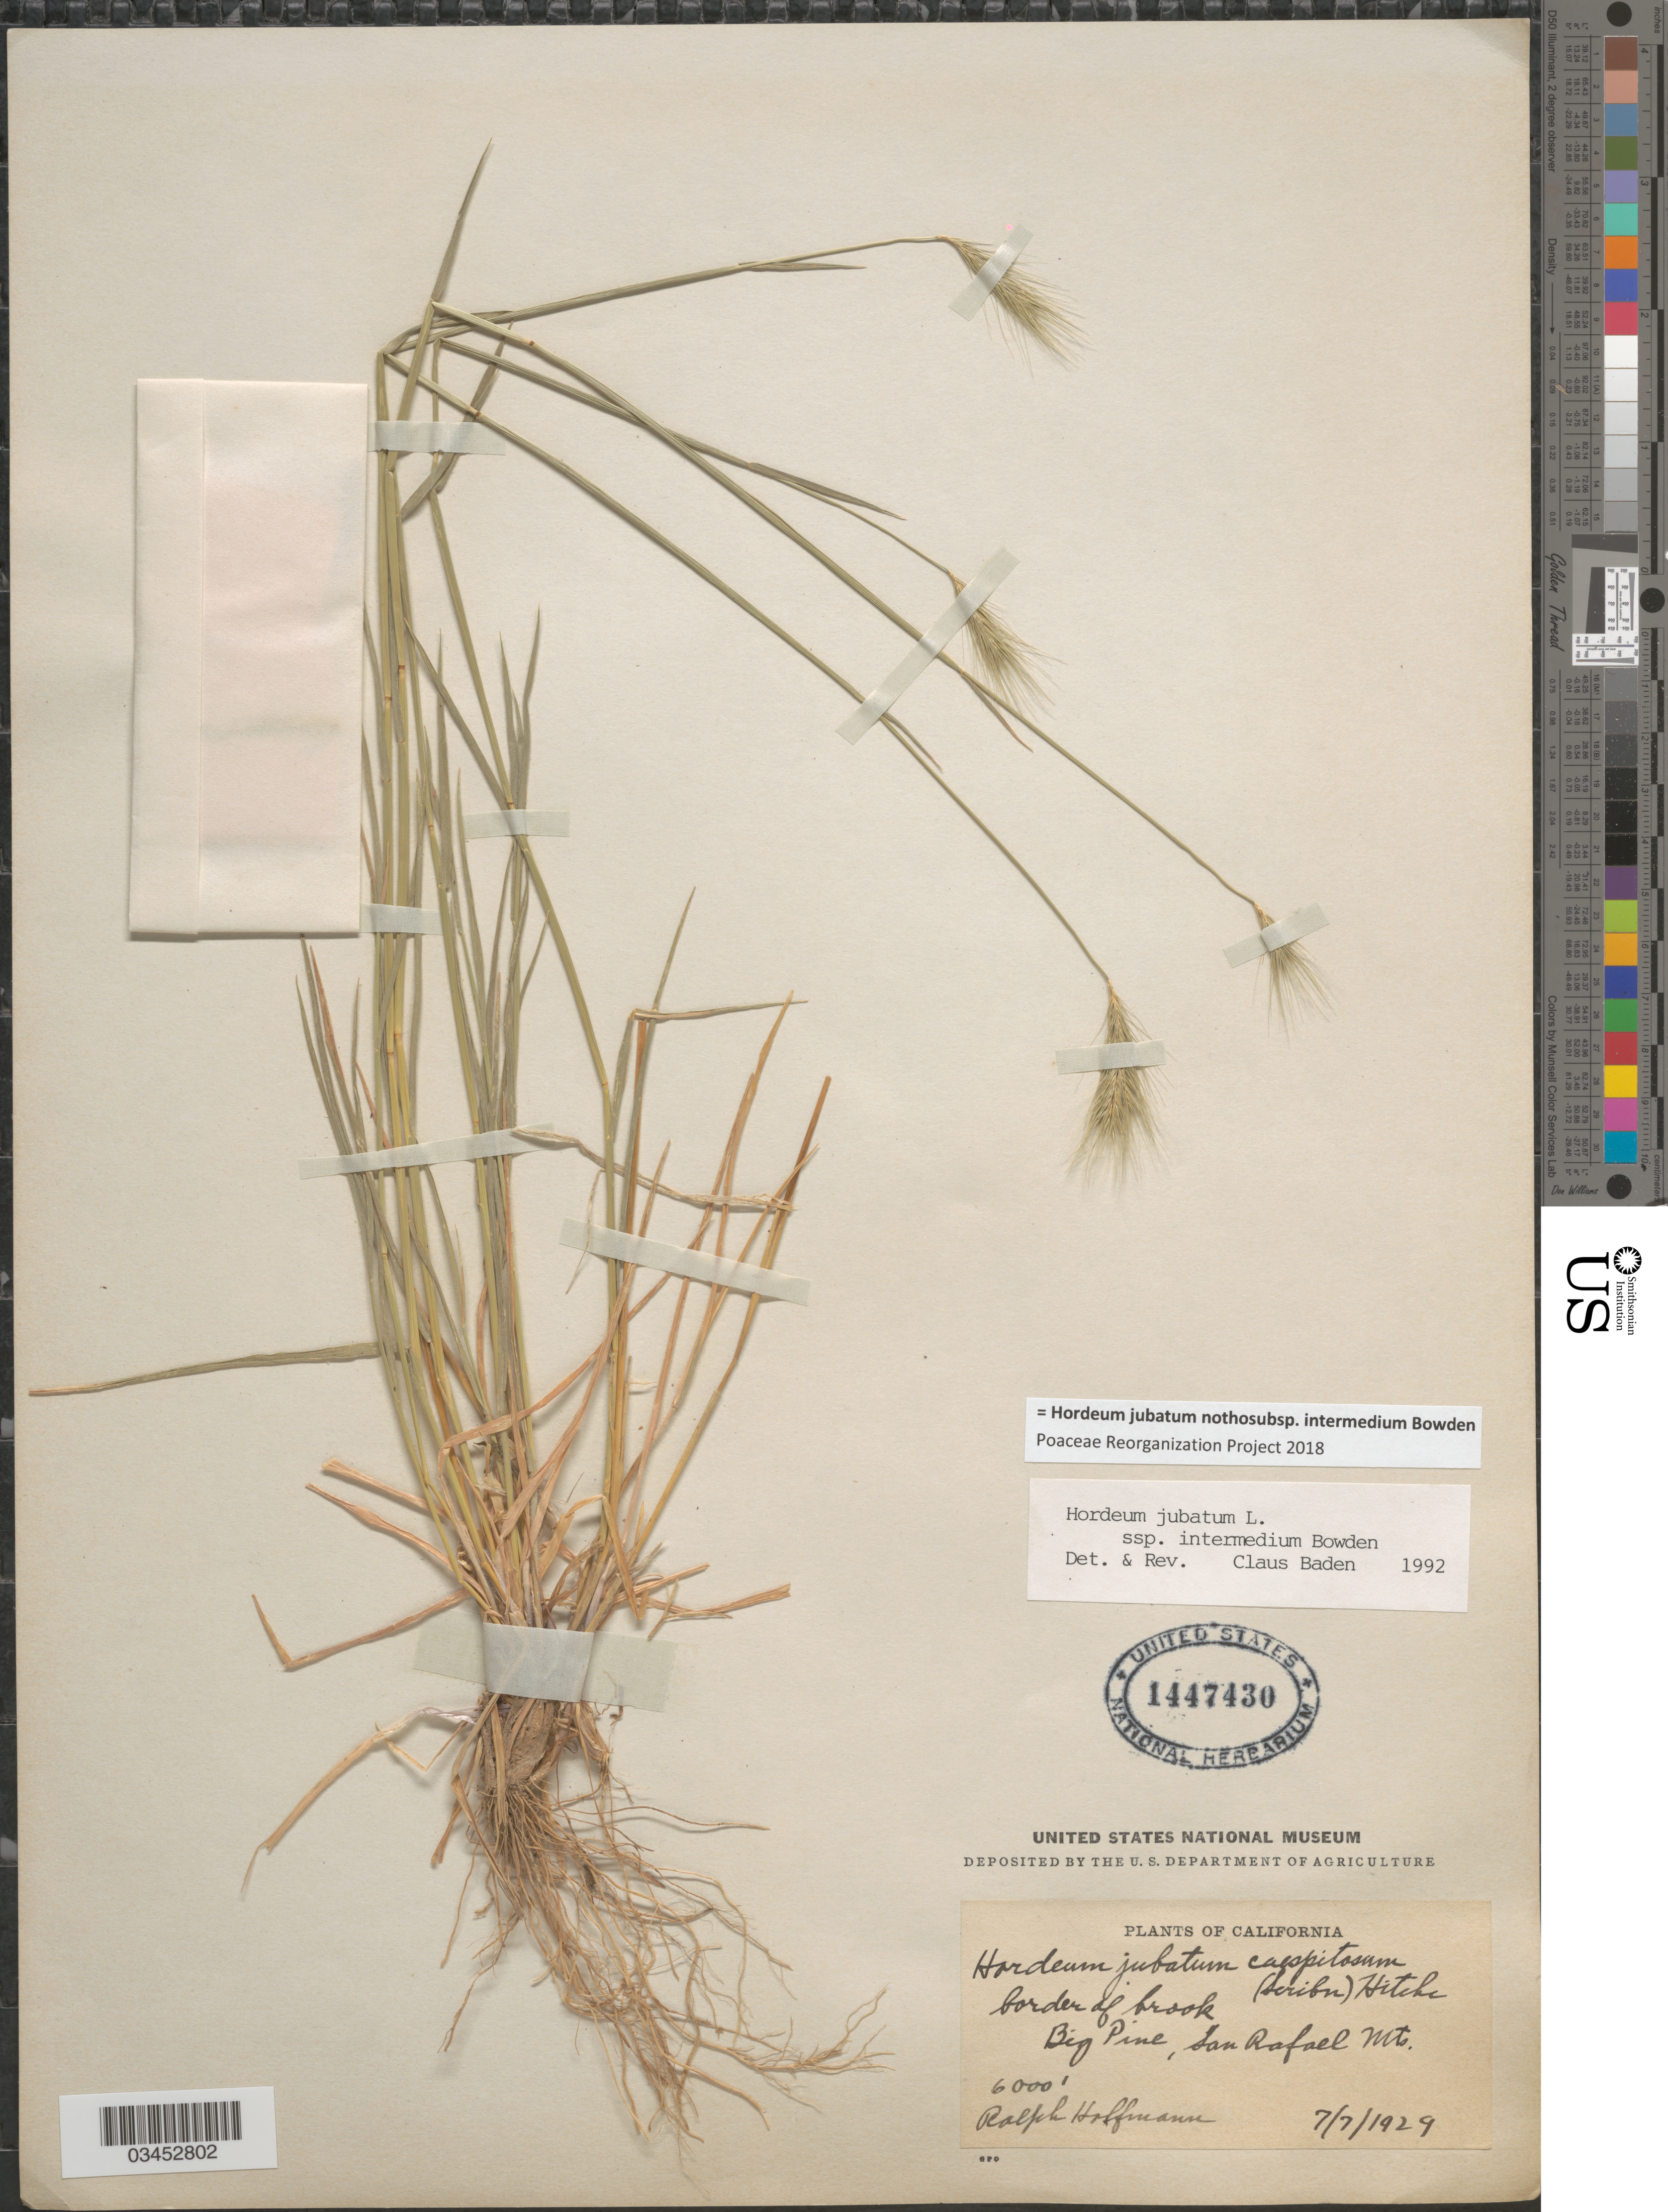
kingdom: Plantae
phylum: Tracheophyta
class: Liliopsida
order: Poales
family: Poaceae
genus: Hordeum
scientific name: Hordeum jubatum nothosubsp. intermedium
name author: Bowden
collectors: R. Hoffmann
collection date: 1929-07-07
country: United States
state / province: California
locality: Border of brook. Big Pine, San Rafael Mts.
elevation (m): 1829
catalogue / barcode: US 1447430